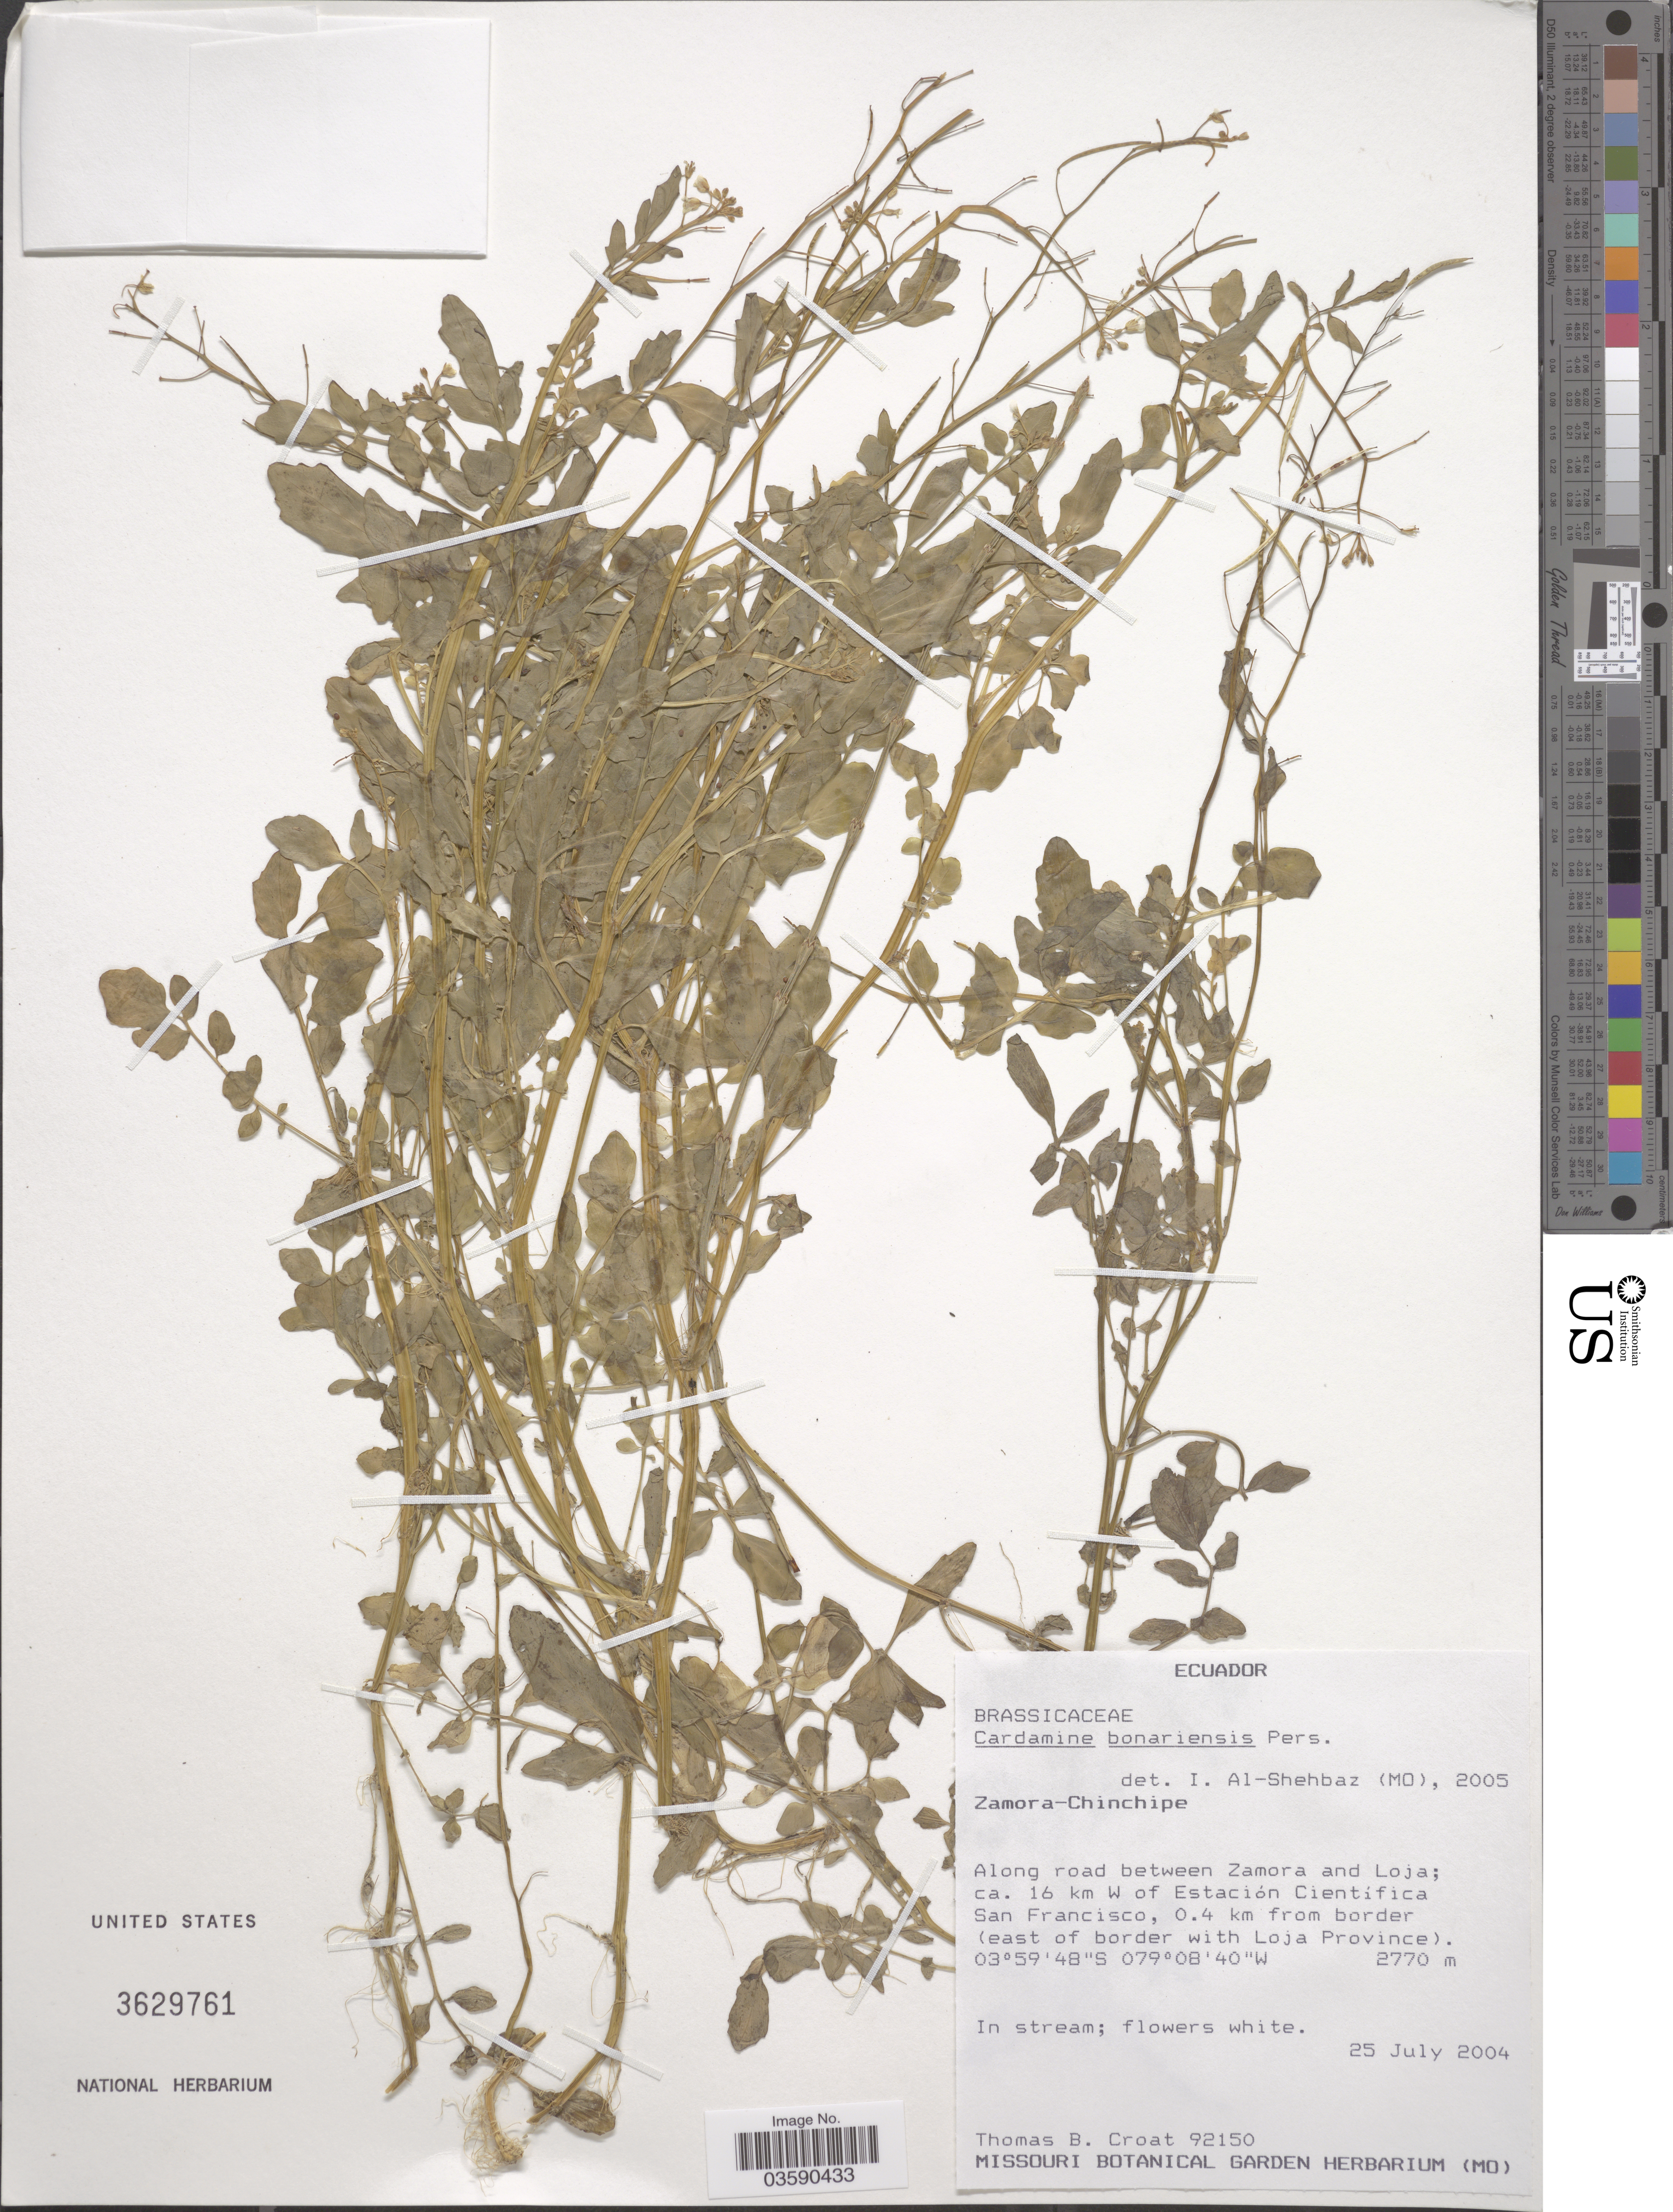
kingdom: Plantae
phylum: Tracheophyta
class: Magnoliopsida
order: Brassicales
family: Brassicaceae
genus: Cardamine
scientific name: Cardamine bonariensis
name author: Pers.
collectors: T. B. Croat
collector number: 92150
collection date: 2004-07-25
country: Ecuador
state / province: Zamora-Chinchipe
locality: Along road between Zamora and Loja; ca 16 km W of Estación Científica San Francisco, 0.4 km from border (east of border with Loja Province).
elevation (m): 2770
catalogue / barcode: US 3629761